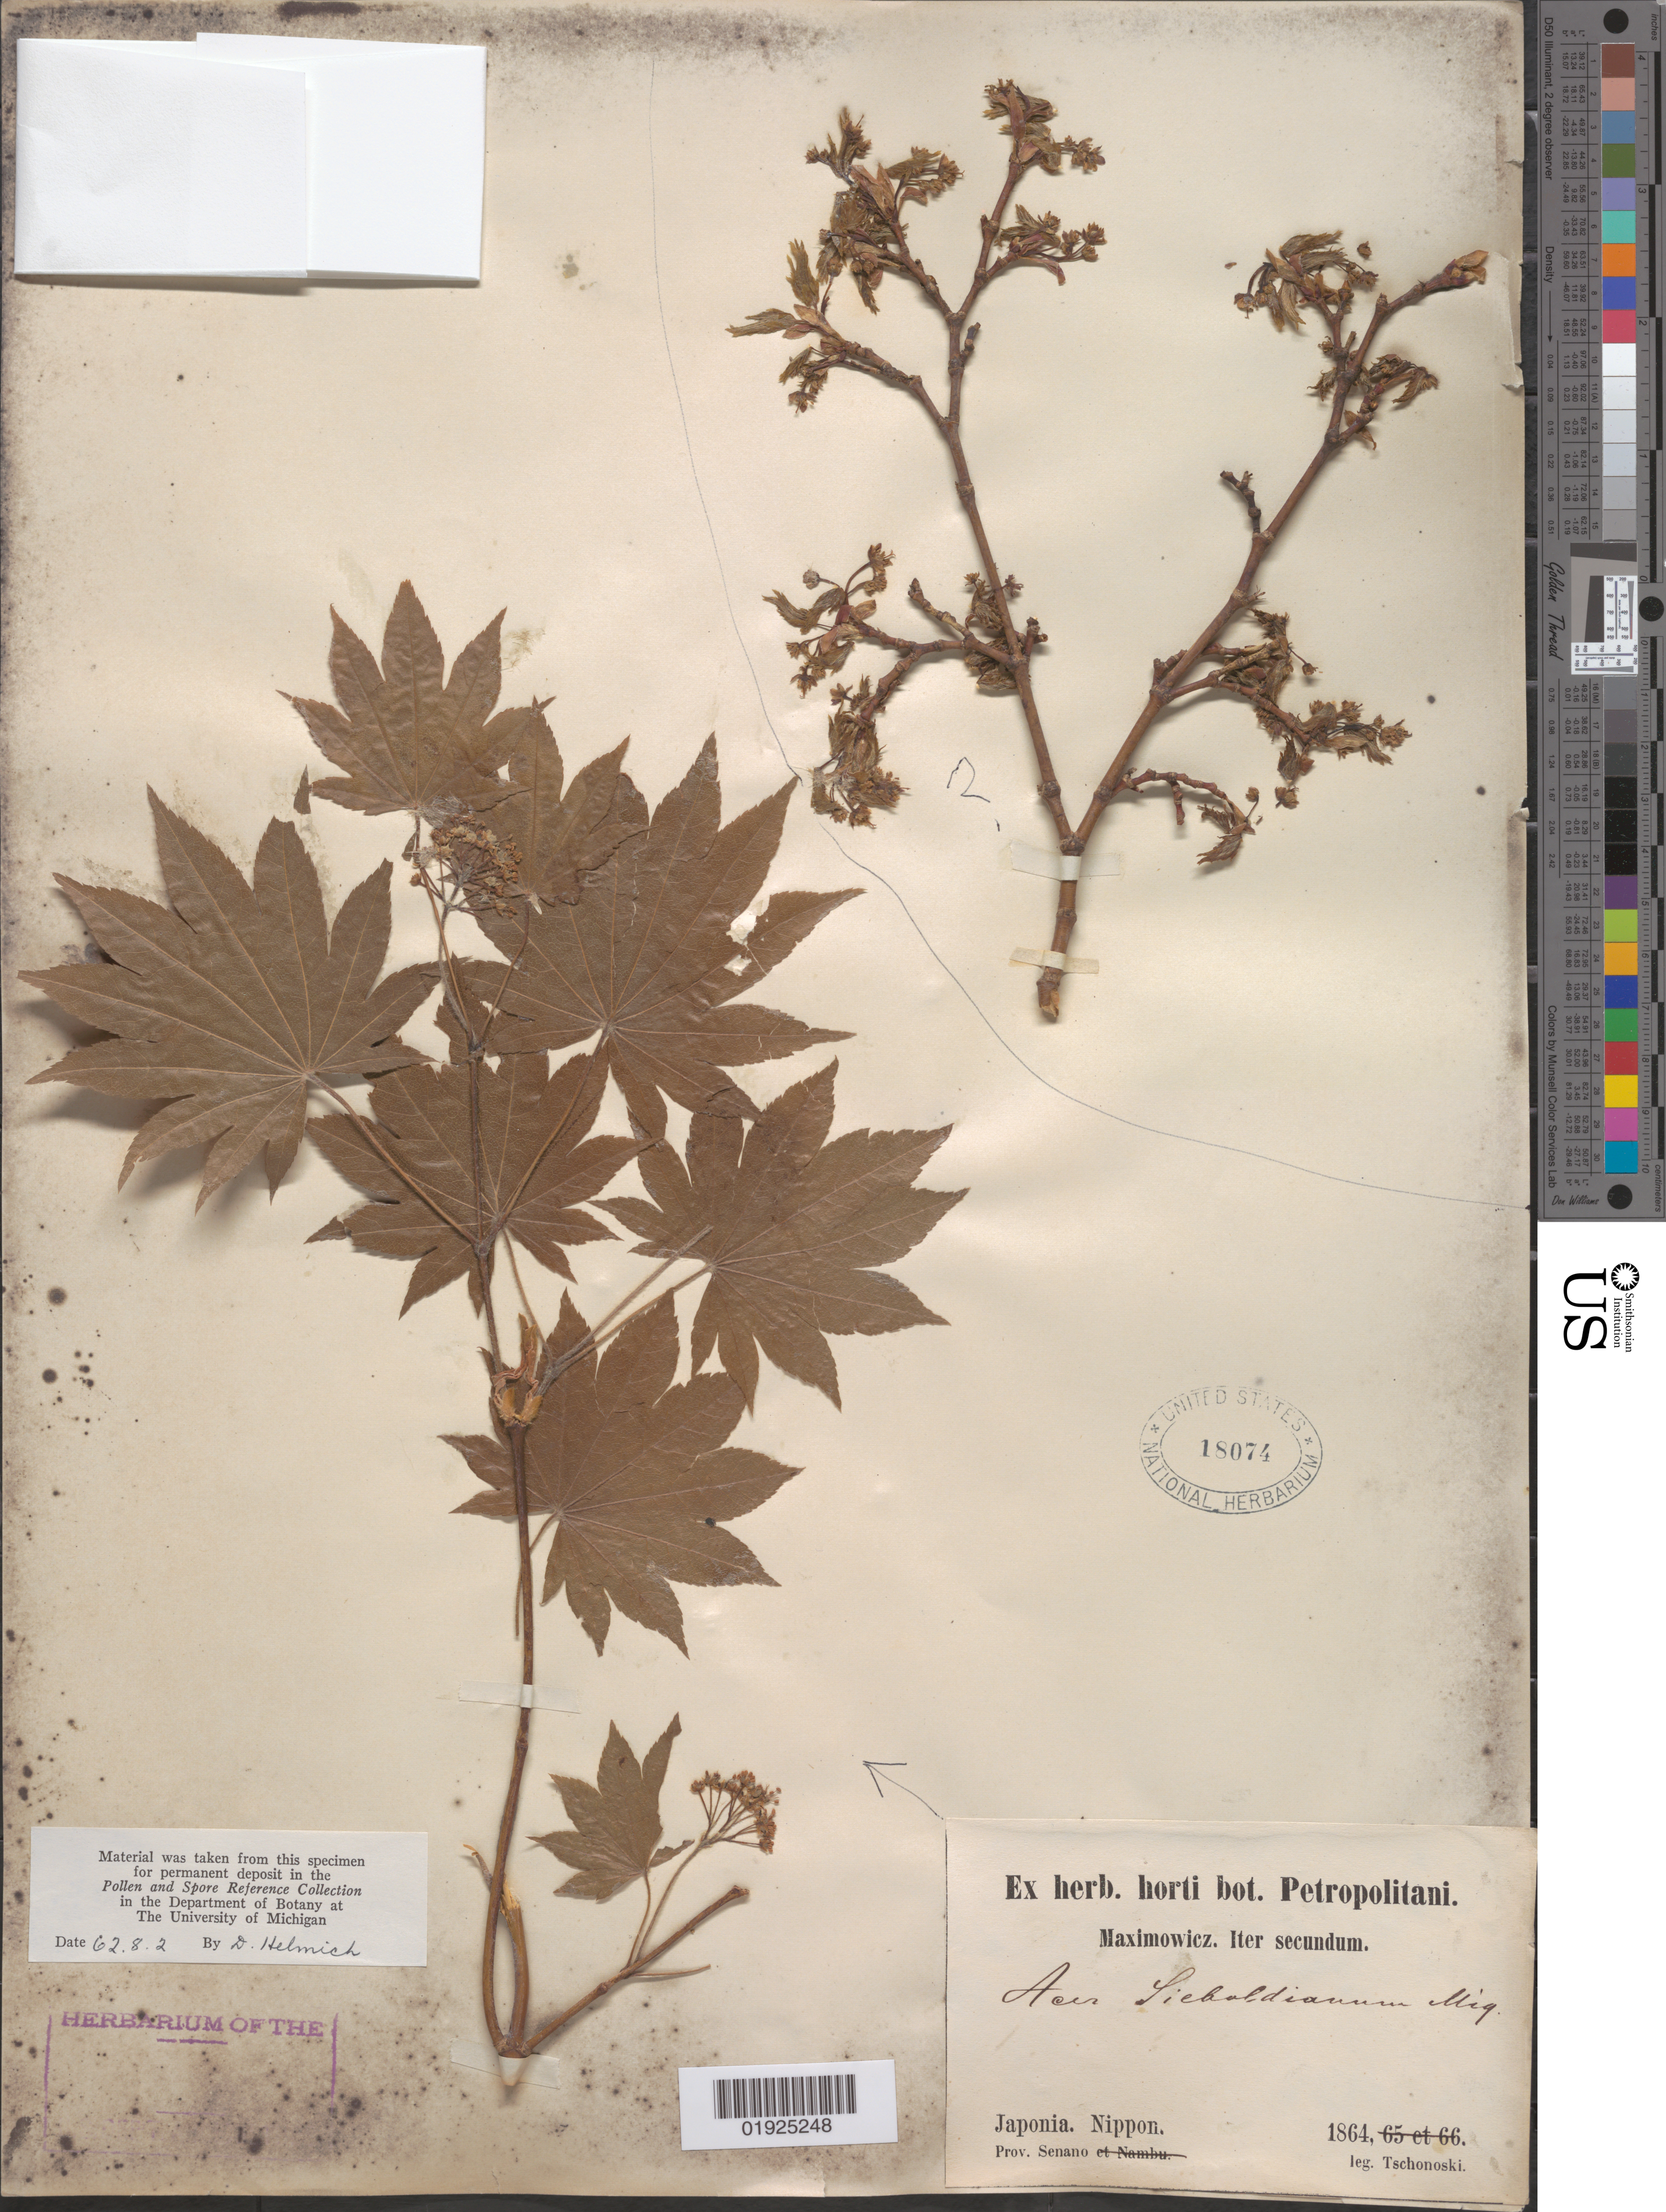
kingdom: Plantae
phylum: Tracheophyta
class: Magnoliopsida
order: Sapindales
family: Sapindaceae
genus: Acer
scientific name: Acer sieboldianum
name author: Miq.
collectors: -. Tschonoski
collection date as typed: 1864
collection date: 1864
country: Japan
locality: Prov. Senano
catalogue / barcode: US 18074